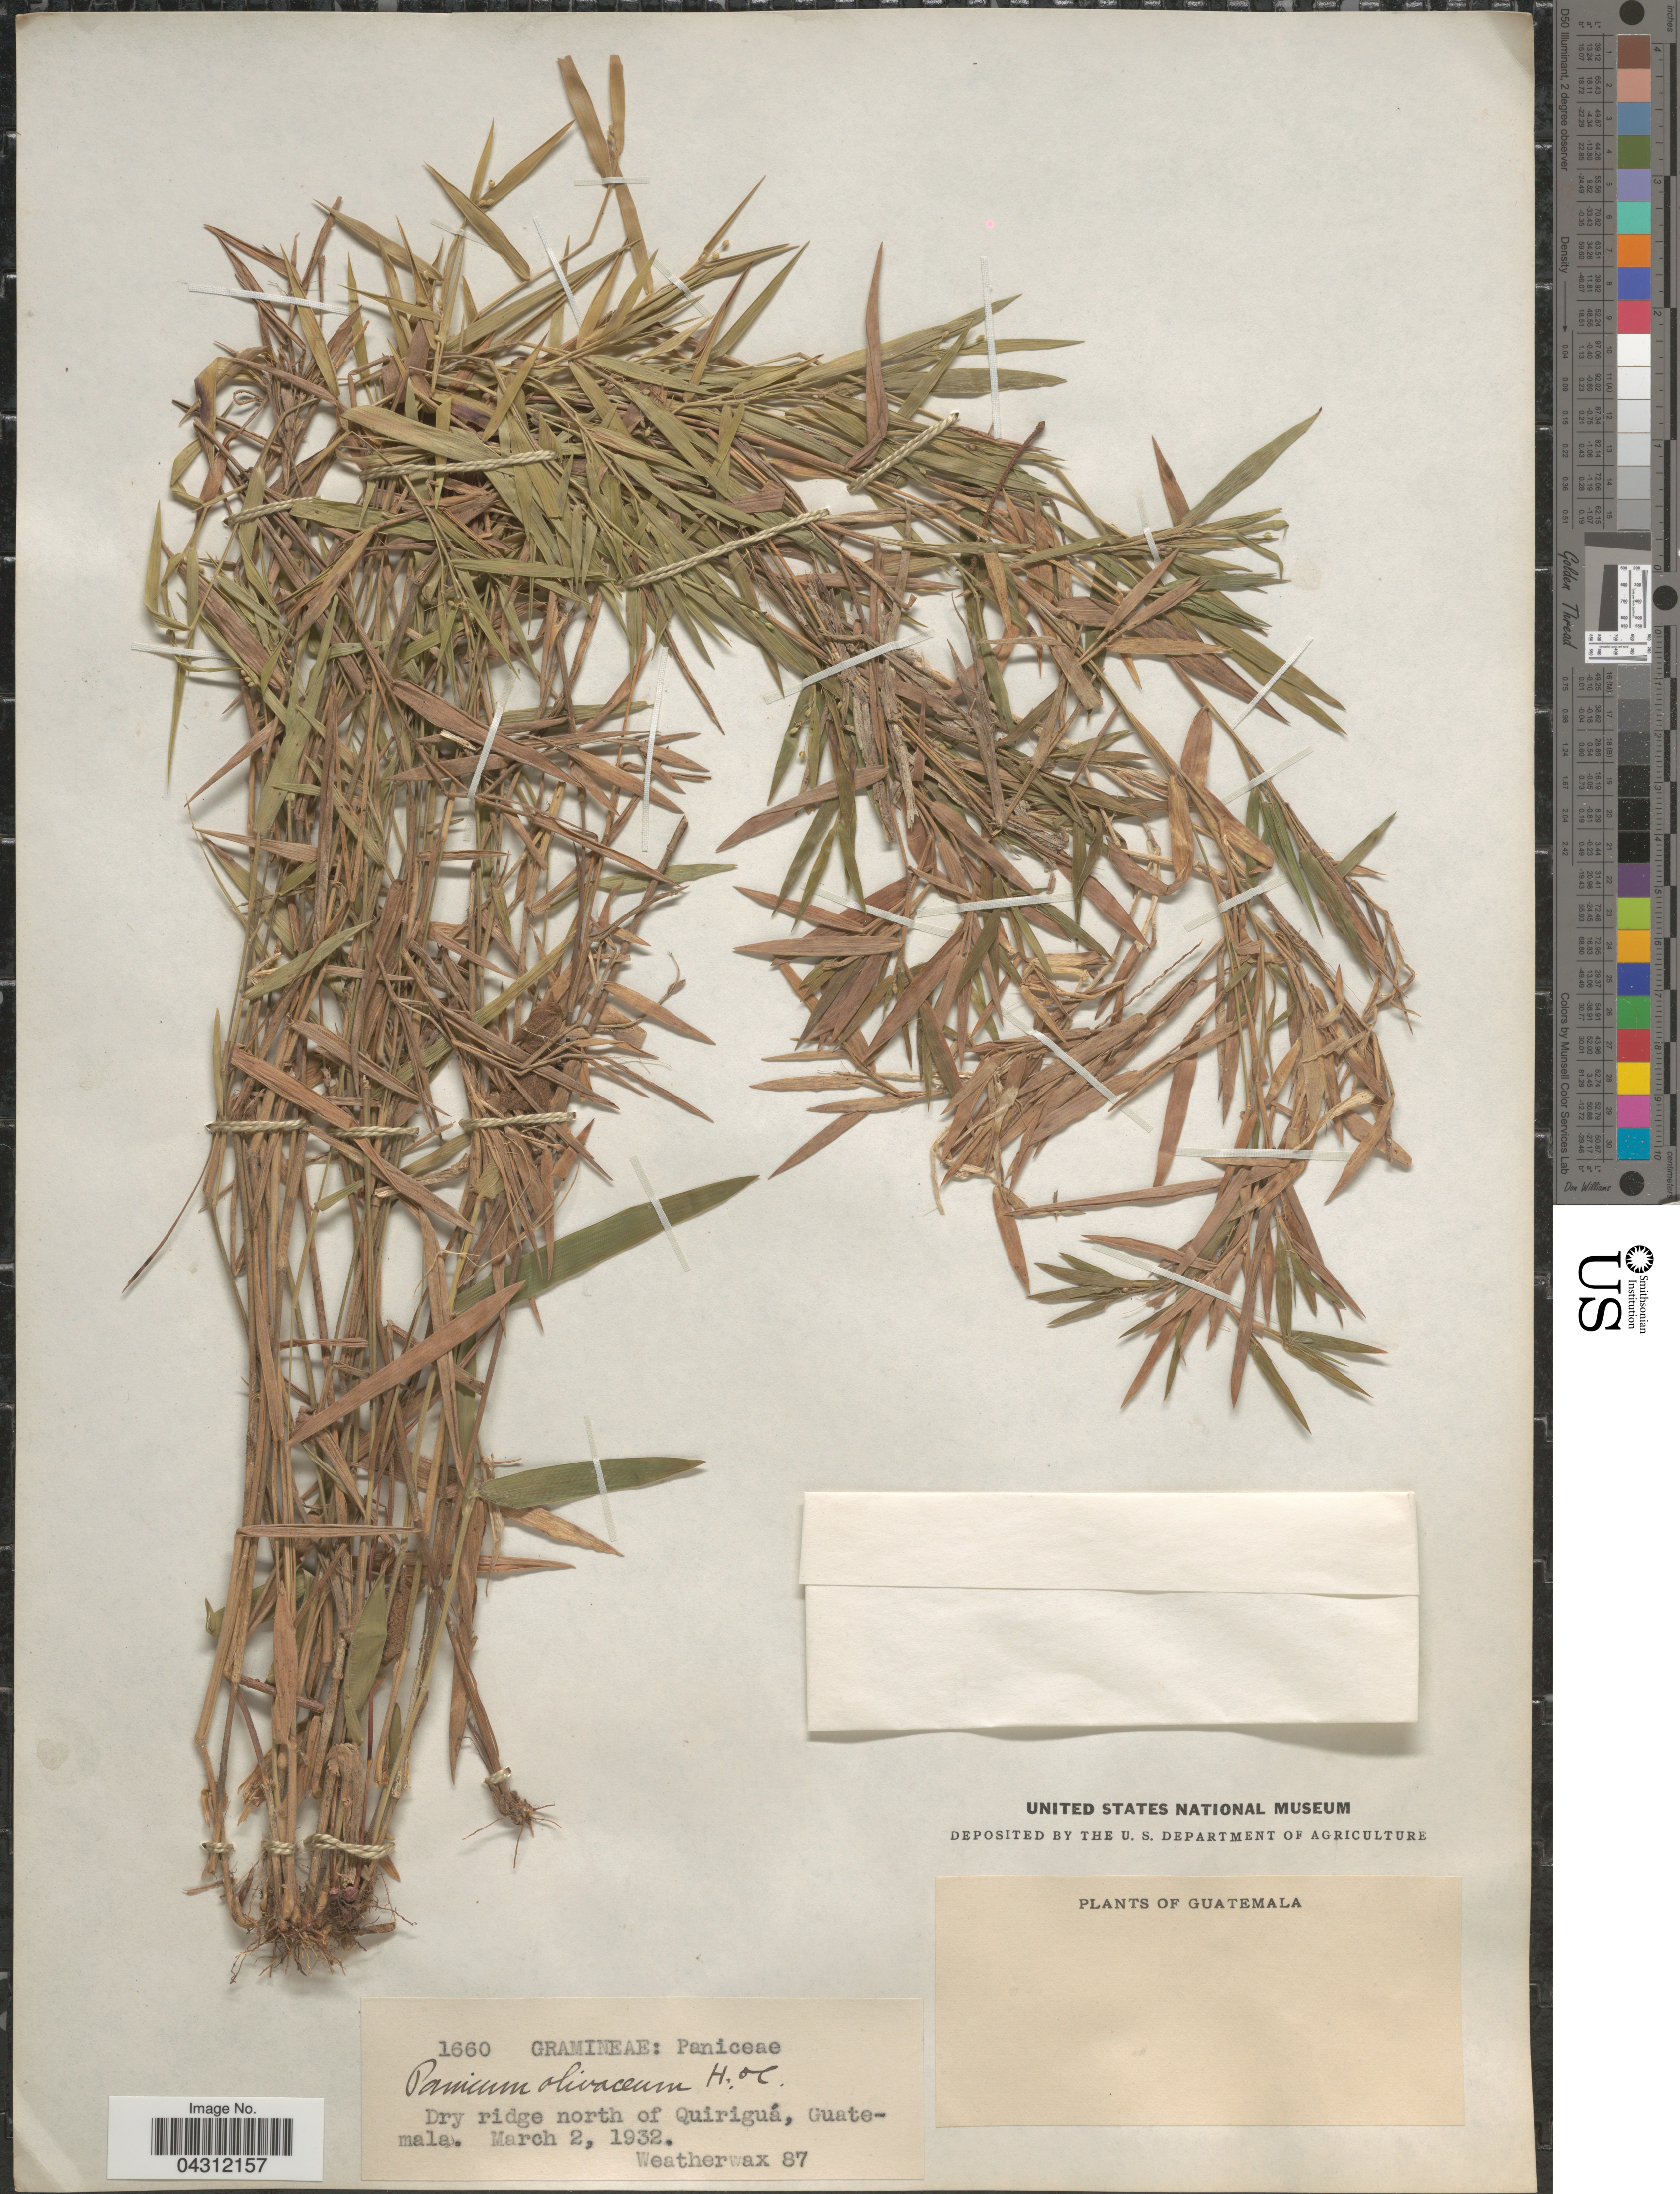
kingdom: Plantae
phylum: Tracheophyta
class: Liliopsida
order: Poales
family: Poaceae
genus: Dichanthelium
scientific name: Dichanthelium acuminatum var. acuminatum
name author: (Sw.) Gould & C.A. Clark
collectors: -. Weatherwax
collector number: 87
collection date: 1932-03-02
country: Guatemala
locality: Dry ridge north of Quiriguá.